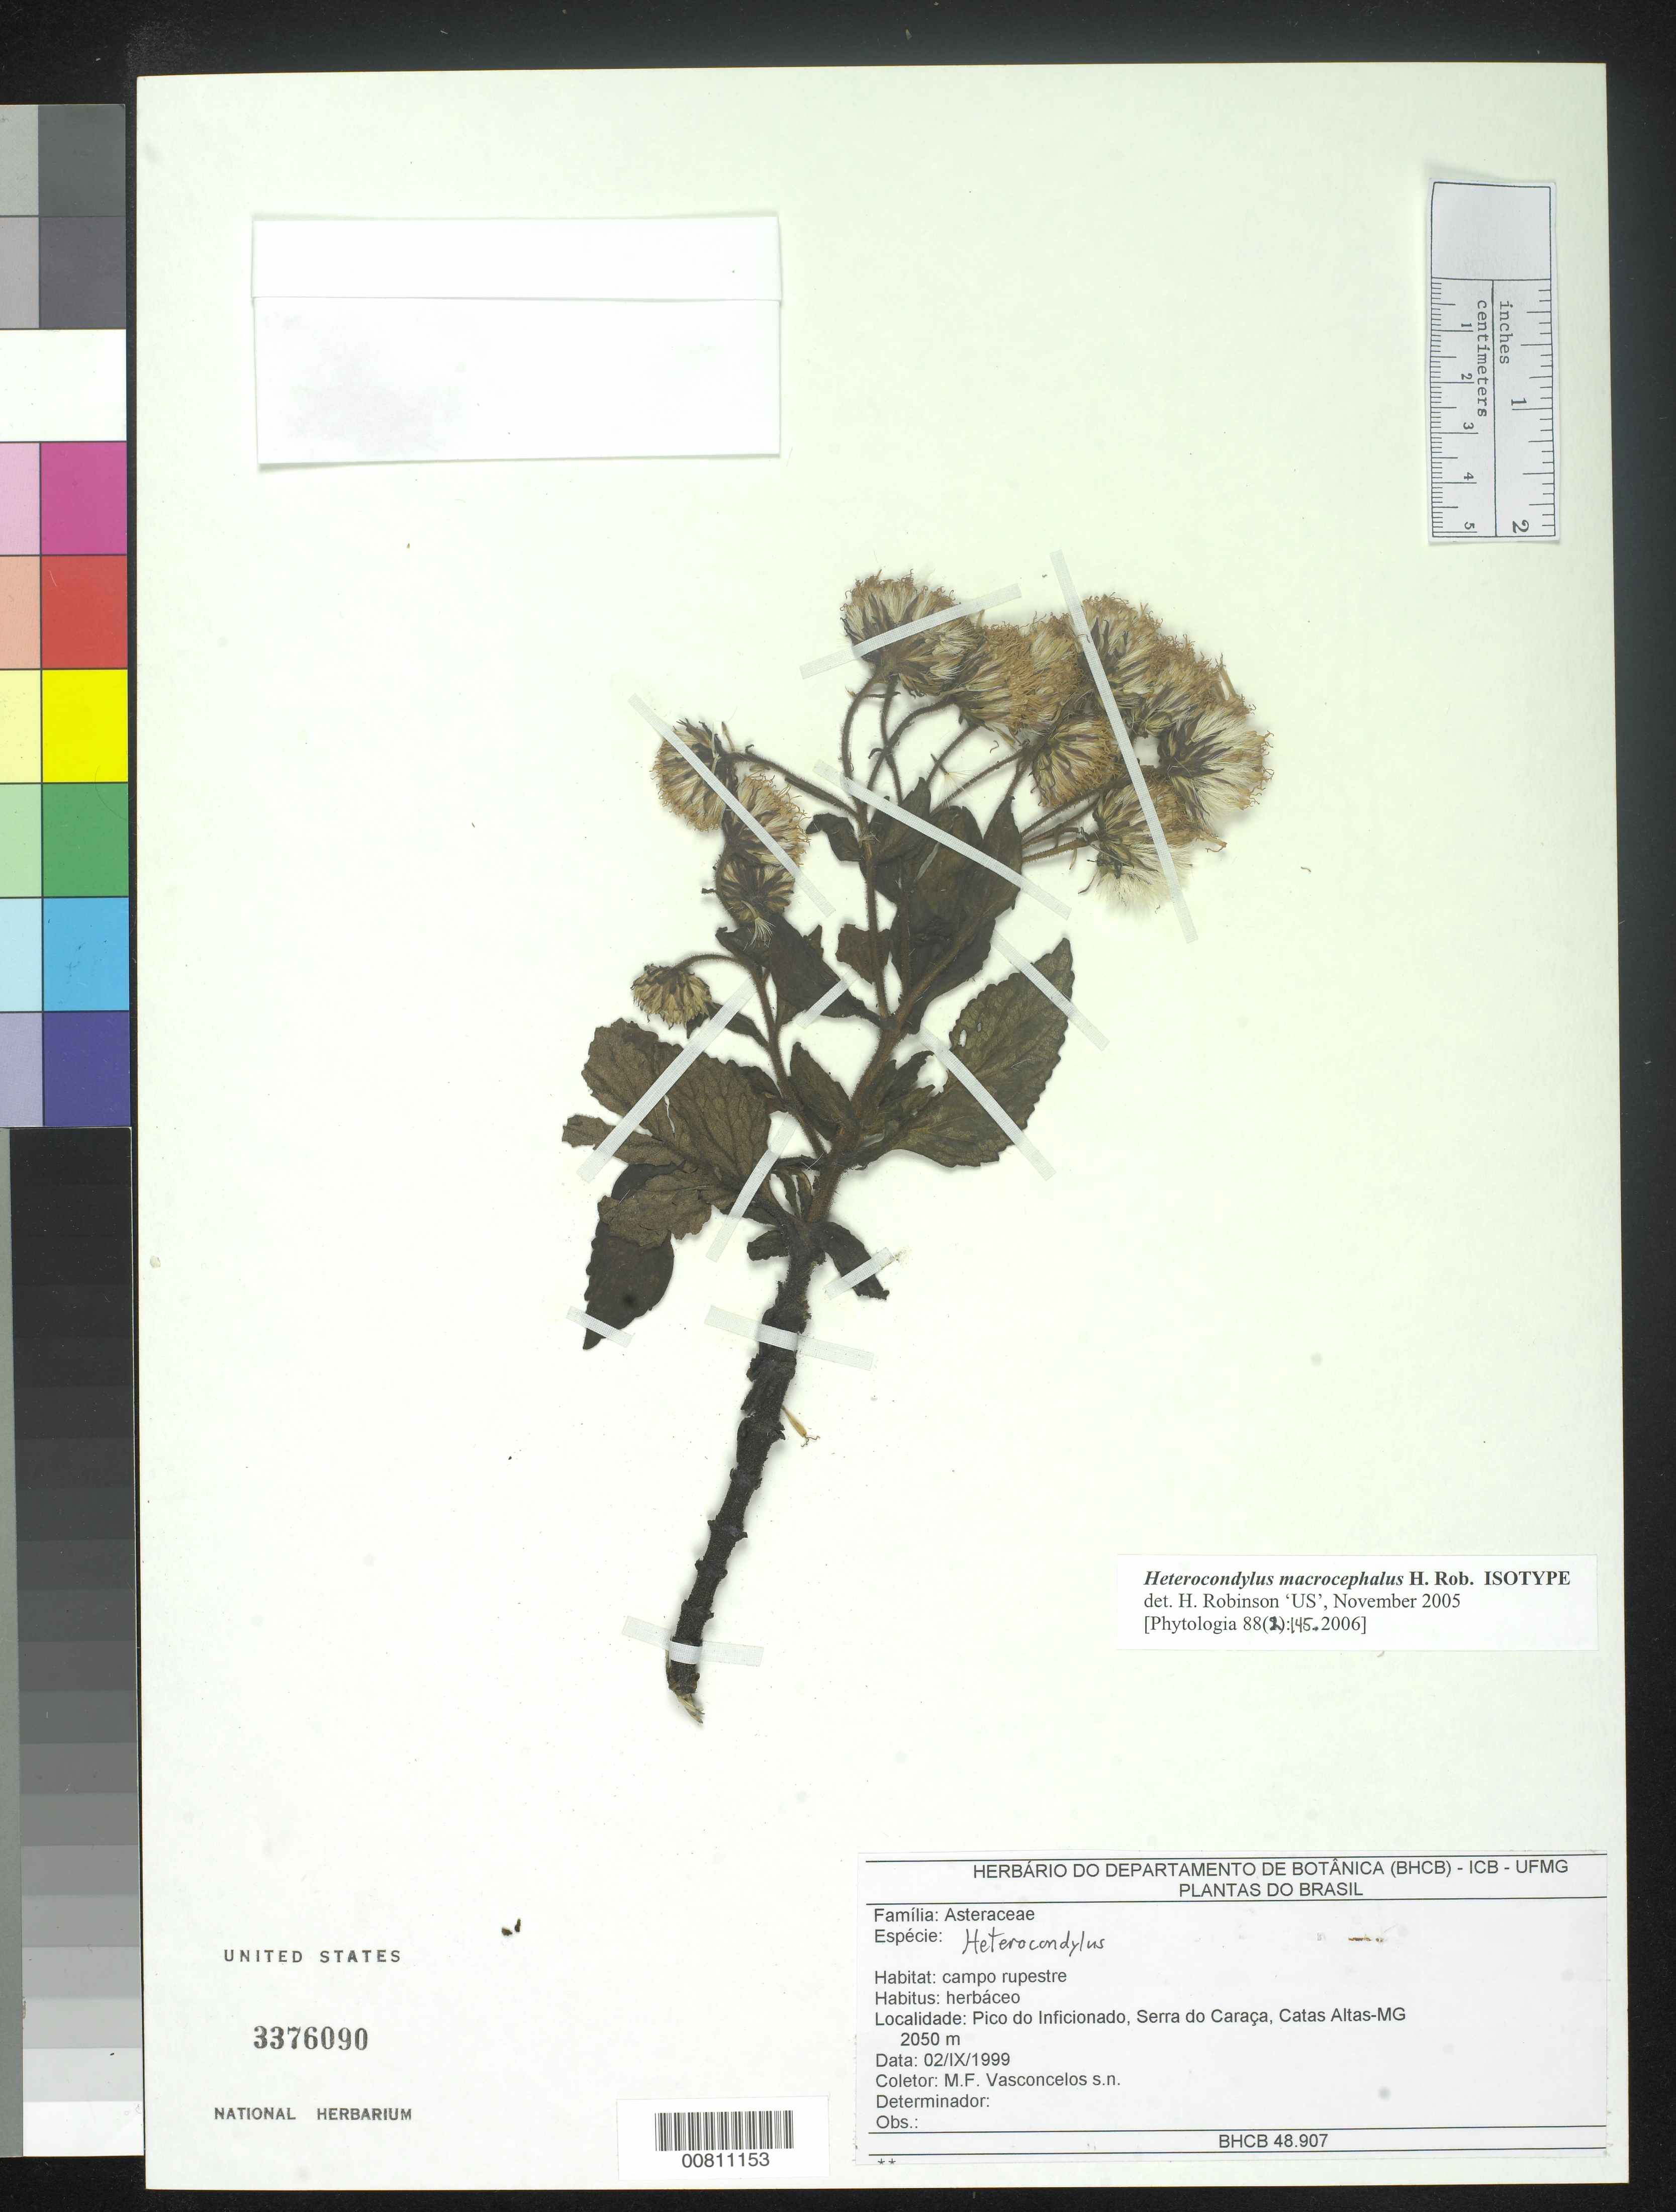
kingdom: Plantae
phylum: Tracheophyta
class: Magnoliopsida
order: Asterales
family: Asteraceae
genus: Heterocondylus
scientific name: Heterocondylus macrocephalus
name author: H. Rob.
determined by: Robinson, Harold E., (US)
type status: Isotype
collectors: M. Vasconcelos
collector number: s.n. [BHCB 48.907]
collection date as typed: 02 Sep 1999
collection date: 1999-09-02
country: Brazil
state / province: Minas Gerais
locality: Pico de Inficionado, Serra do Caraça, Catas Altas-MG.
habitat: Campo rupestre.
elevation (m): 2050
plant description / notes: Holotype deposited at BHCB.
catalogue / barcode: US 3376090